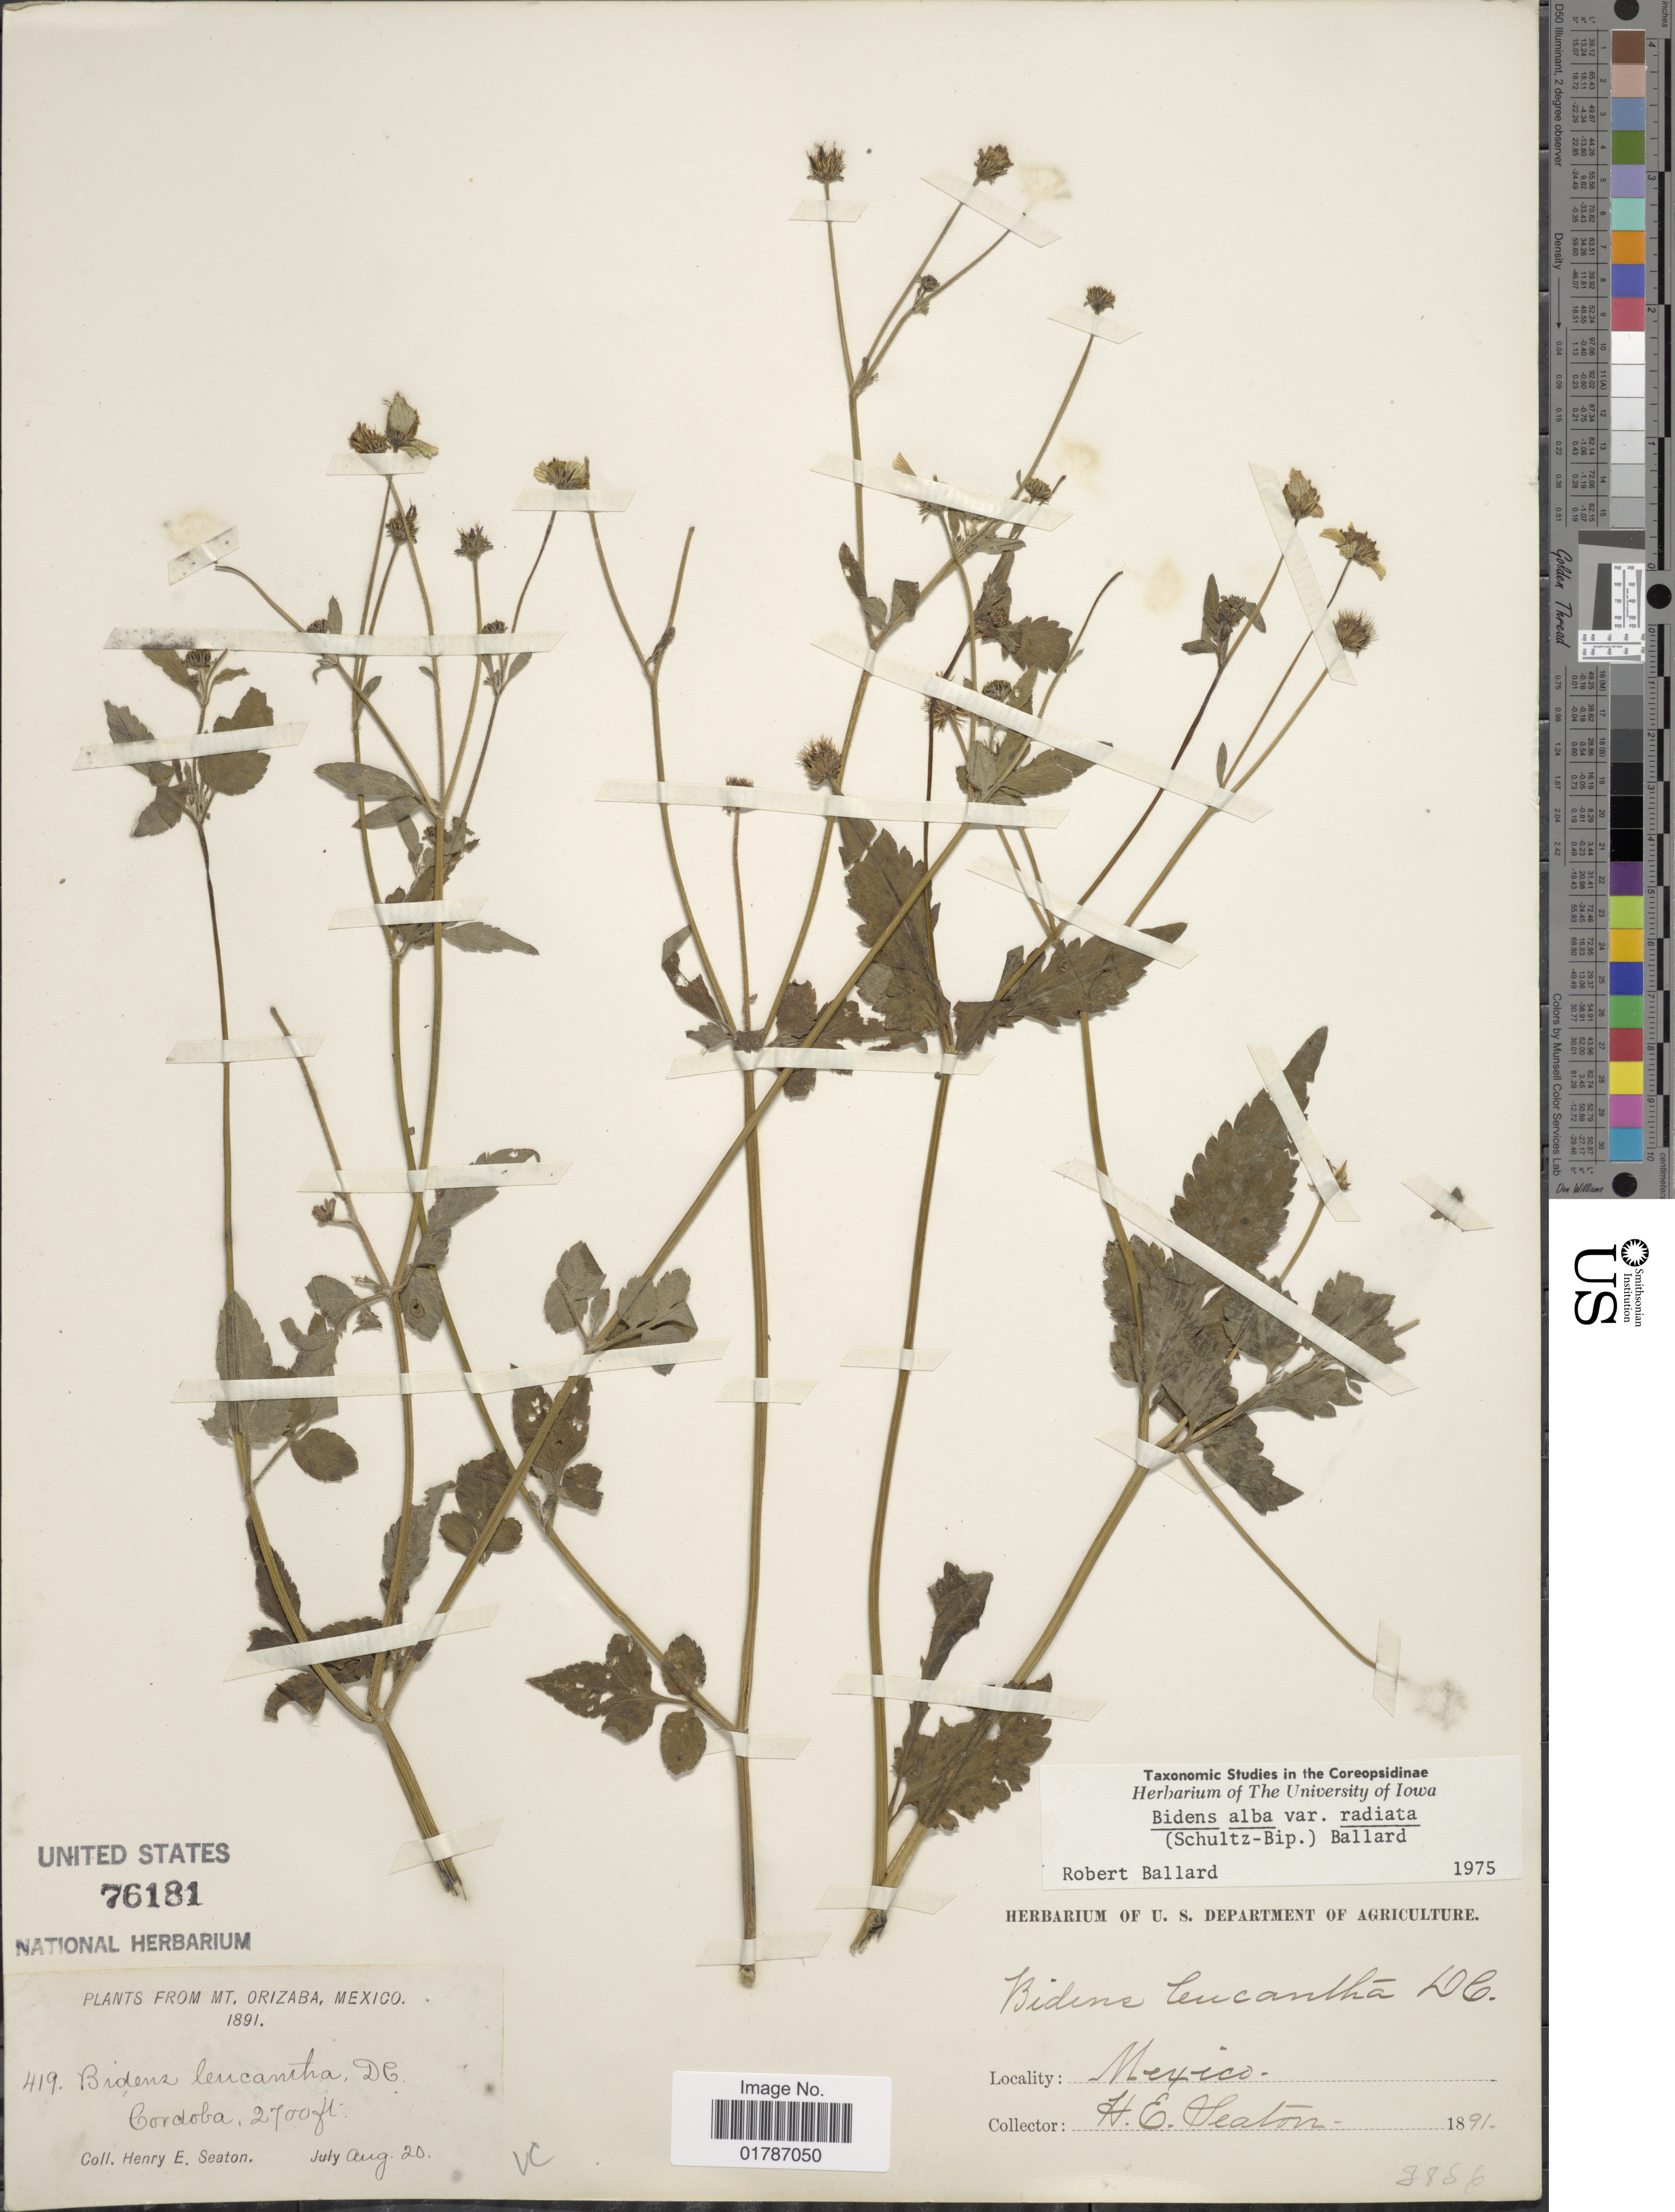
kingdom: Plantae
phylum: Tracheophyta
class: Magnoliopsida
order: Asterales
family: Asteraceae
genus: Bidens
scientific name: Bidens alba var. radiata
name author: (Sch. Bip.) R.E. Ballard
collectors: H. E. Seaton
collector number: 419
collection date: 1891-08-20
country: Mexico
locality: From Mt. Orizaba, Mexico, Cordoba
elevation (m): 823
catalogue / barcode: US 76181